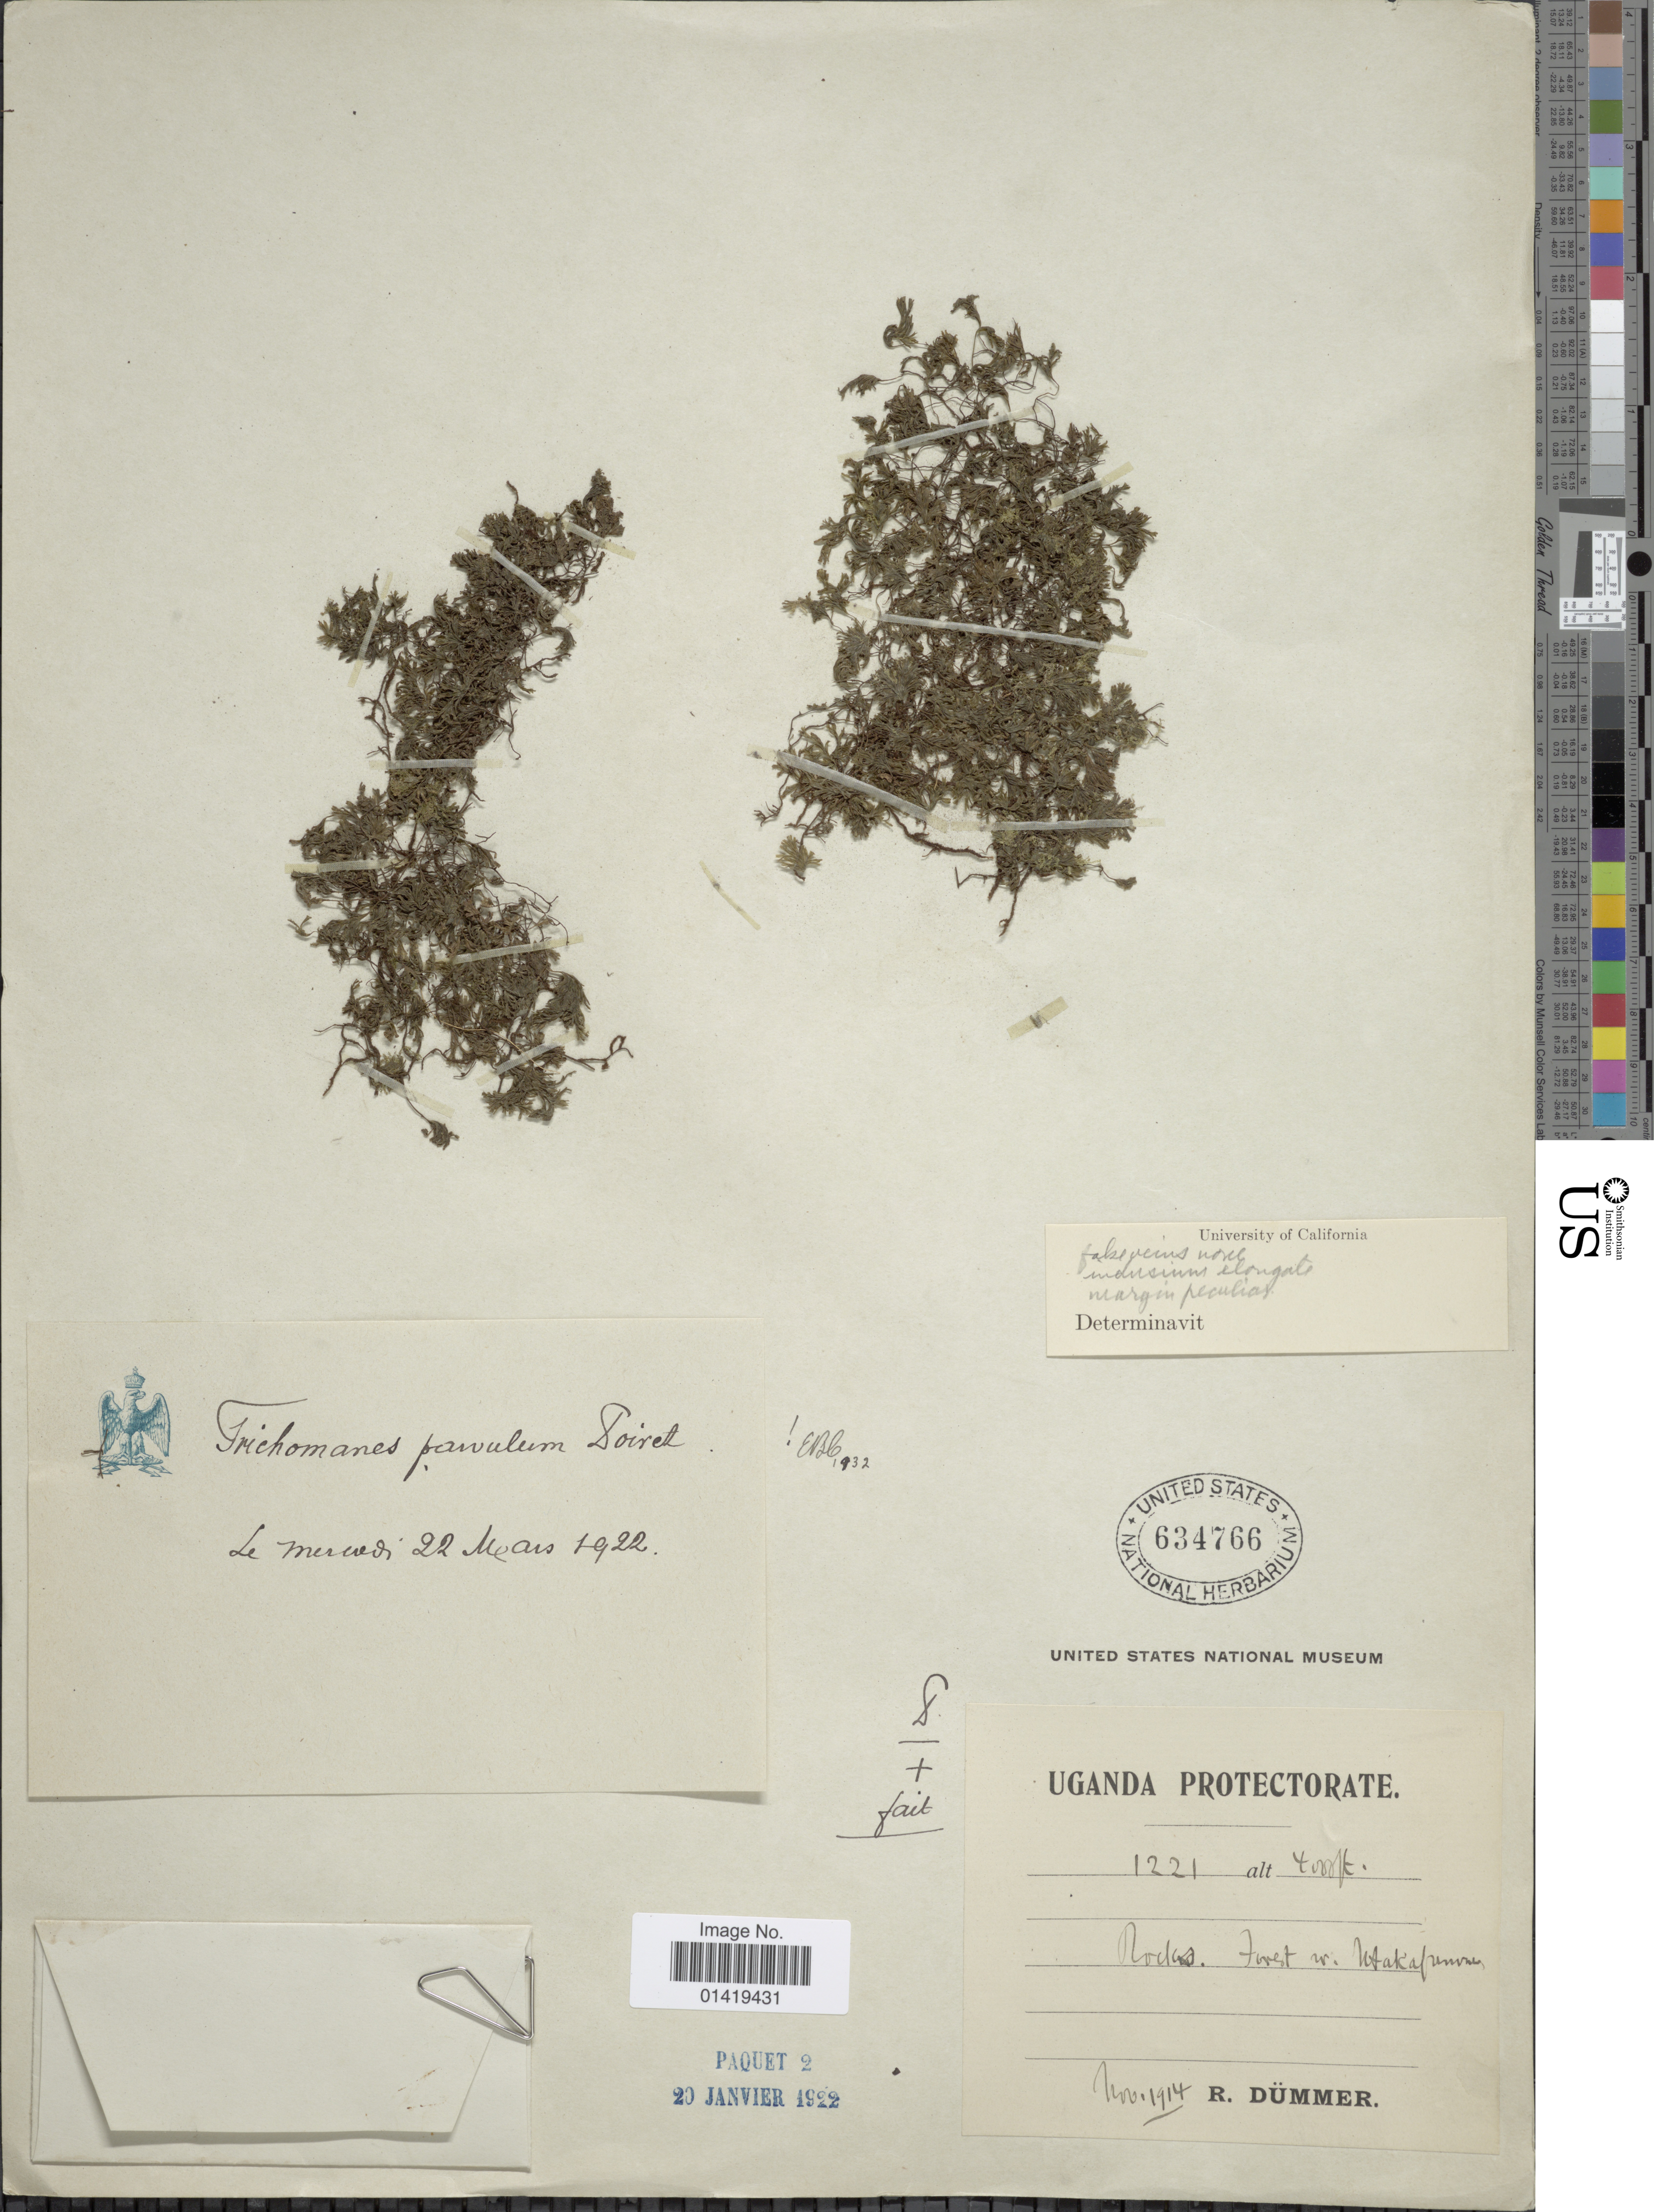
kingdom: Plantae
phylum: Tracheophyta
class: Polypodiopsida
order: Hymenophyllales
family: Hymenophyllaceae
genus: Hymenophyllum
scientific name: Hymenophyllum parvulum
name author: C. Chr.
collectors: R. Duemmer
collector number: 1221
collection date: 1914-11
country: Uganda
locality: Forest nr Ntakafunvu.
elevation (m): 1219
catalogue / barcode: US 634766